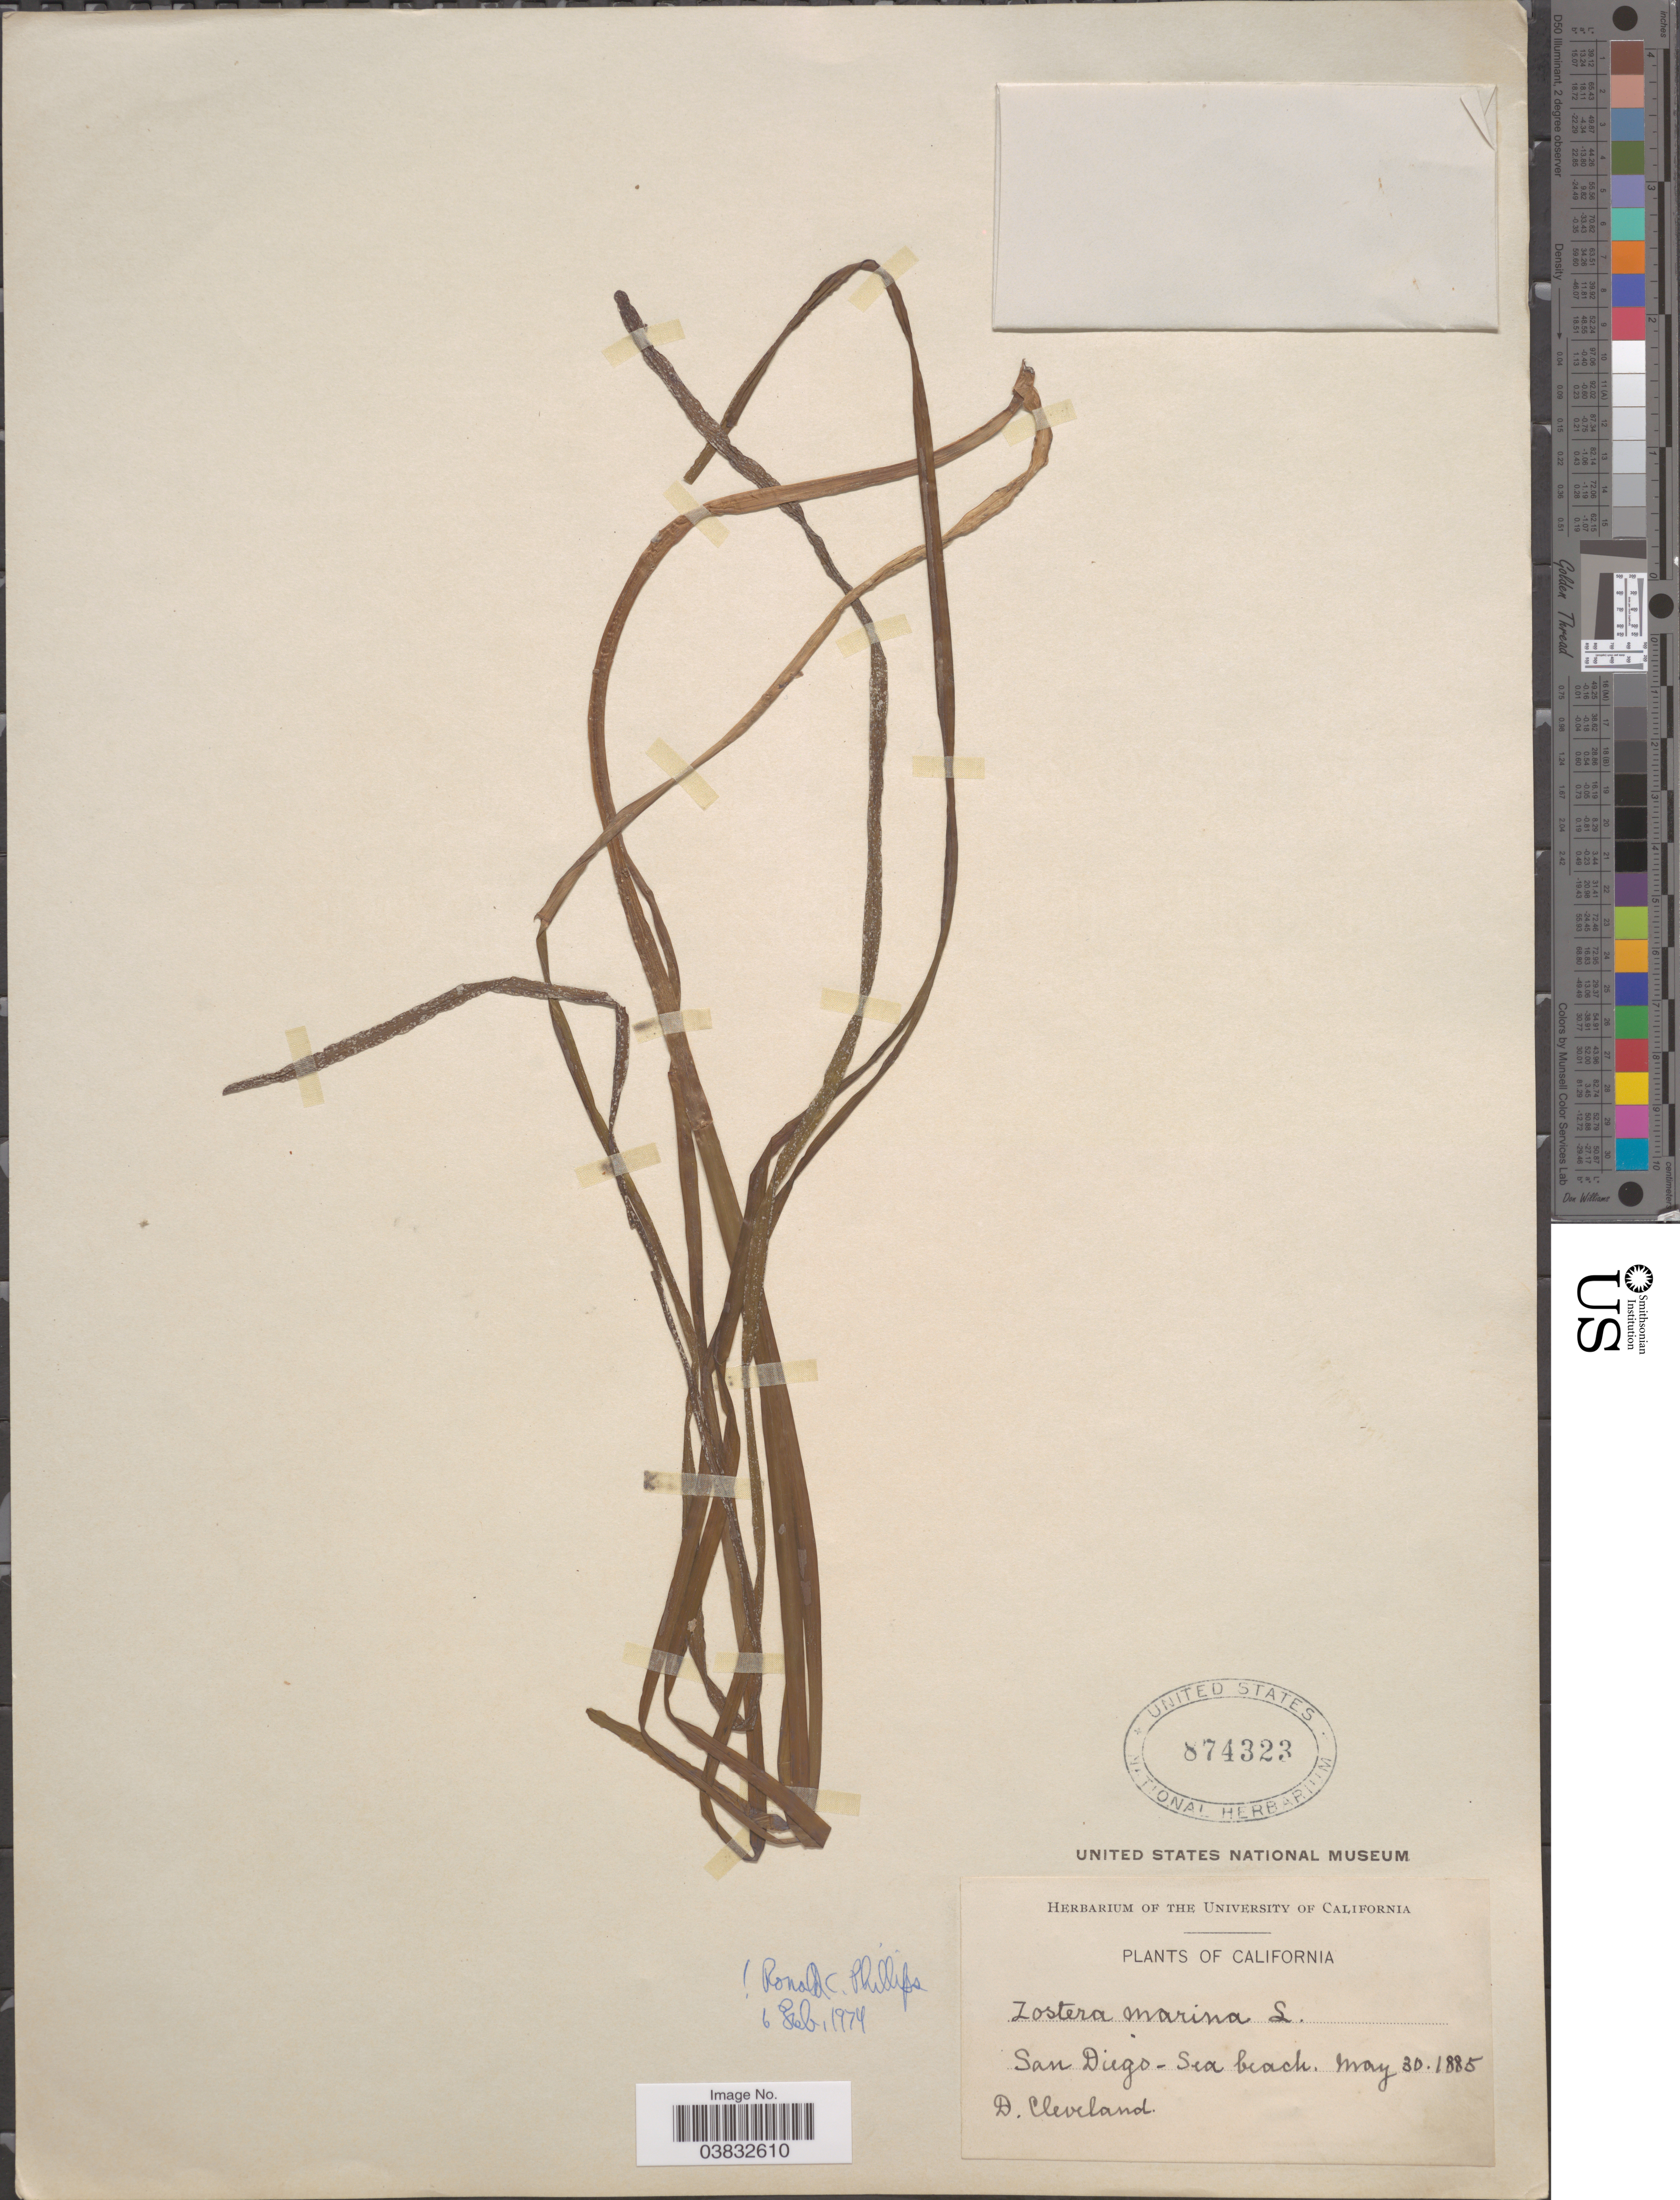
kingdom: Plantae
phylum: Tracheophyta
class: Liliopsida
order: Alismatales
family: Zosteraceae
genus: Zostera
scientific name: Zostera marina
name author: L.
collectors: D. Cleveland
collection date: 1885-05-30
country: United States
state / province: California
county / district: San Diego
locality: San Diego- Sea beach.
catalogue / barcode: US 874323